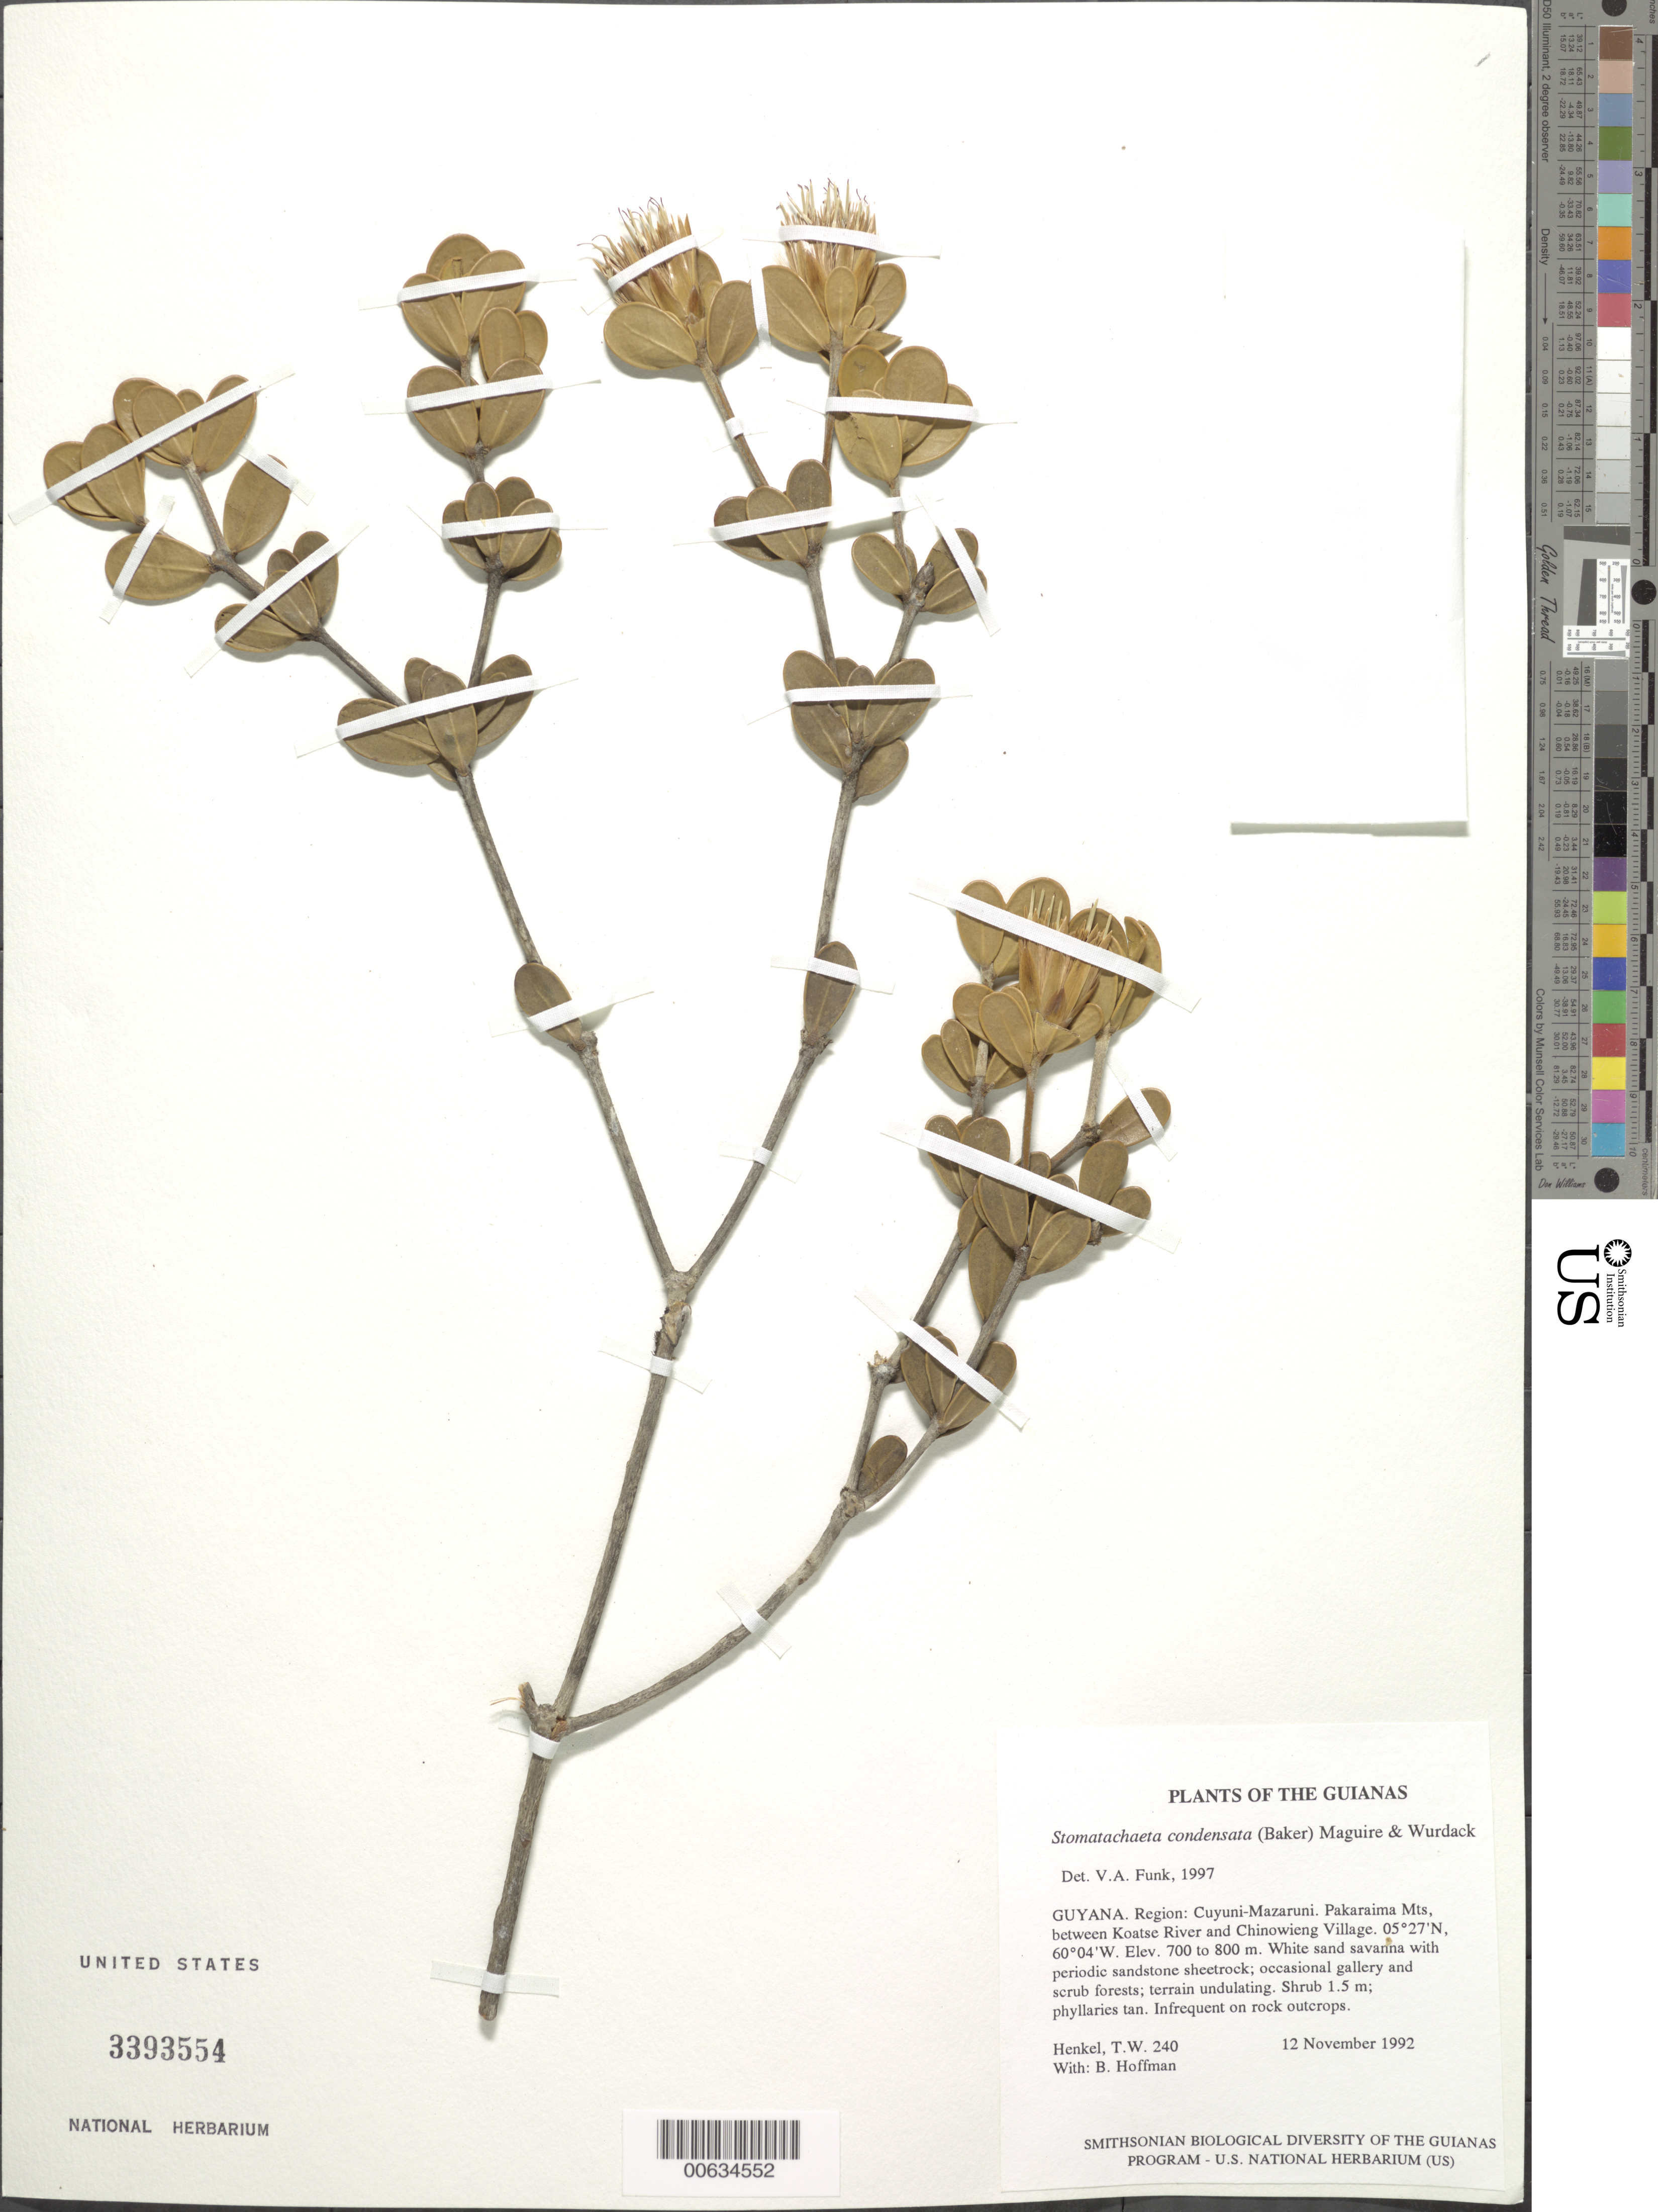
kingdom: Plantae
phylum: Tracheophyta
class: Magnoliopsida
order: Asterales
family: Asteraceae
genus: Stomatochaeta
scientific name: Stomatochaeta condensata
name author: (Baker) Maguire & Wurdack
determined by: Funk, Vicki A., (BOT), Smithsonian Institution - National Museum of Natural History (UNITED STATES)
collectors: T. Henkel & B. Hoffman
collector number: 240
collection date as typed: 12 November 1992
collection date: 1992-11-12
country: Guyana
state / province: Cuyuni-Mazaruni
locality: Pakaraima Mts, between Koatse River and Chinowieng Village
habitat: White sand savanna with periodic sandstone sheetrock; occasional gallery and scrub forests; terrain undulating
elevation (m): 700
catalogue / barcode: US 3393554